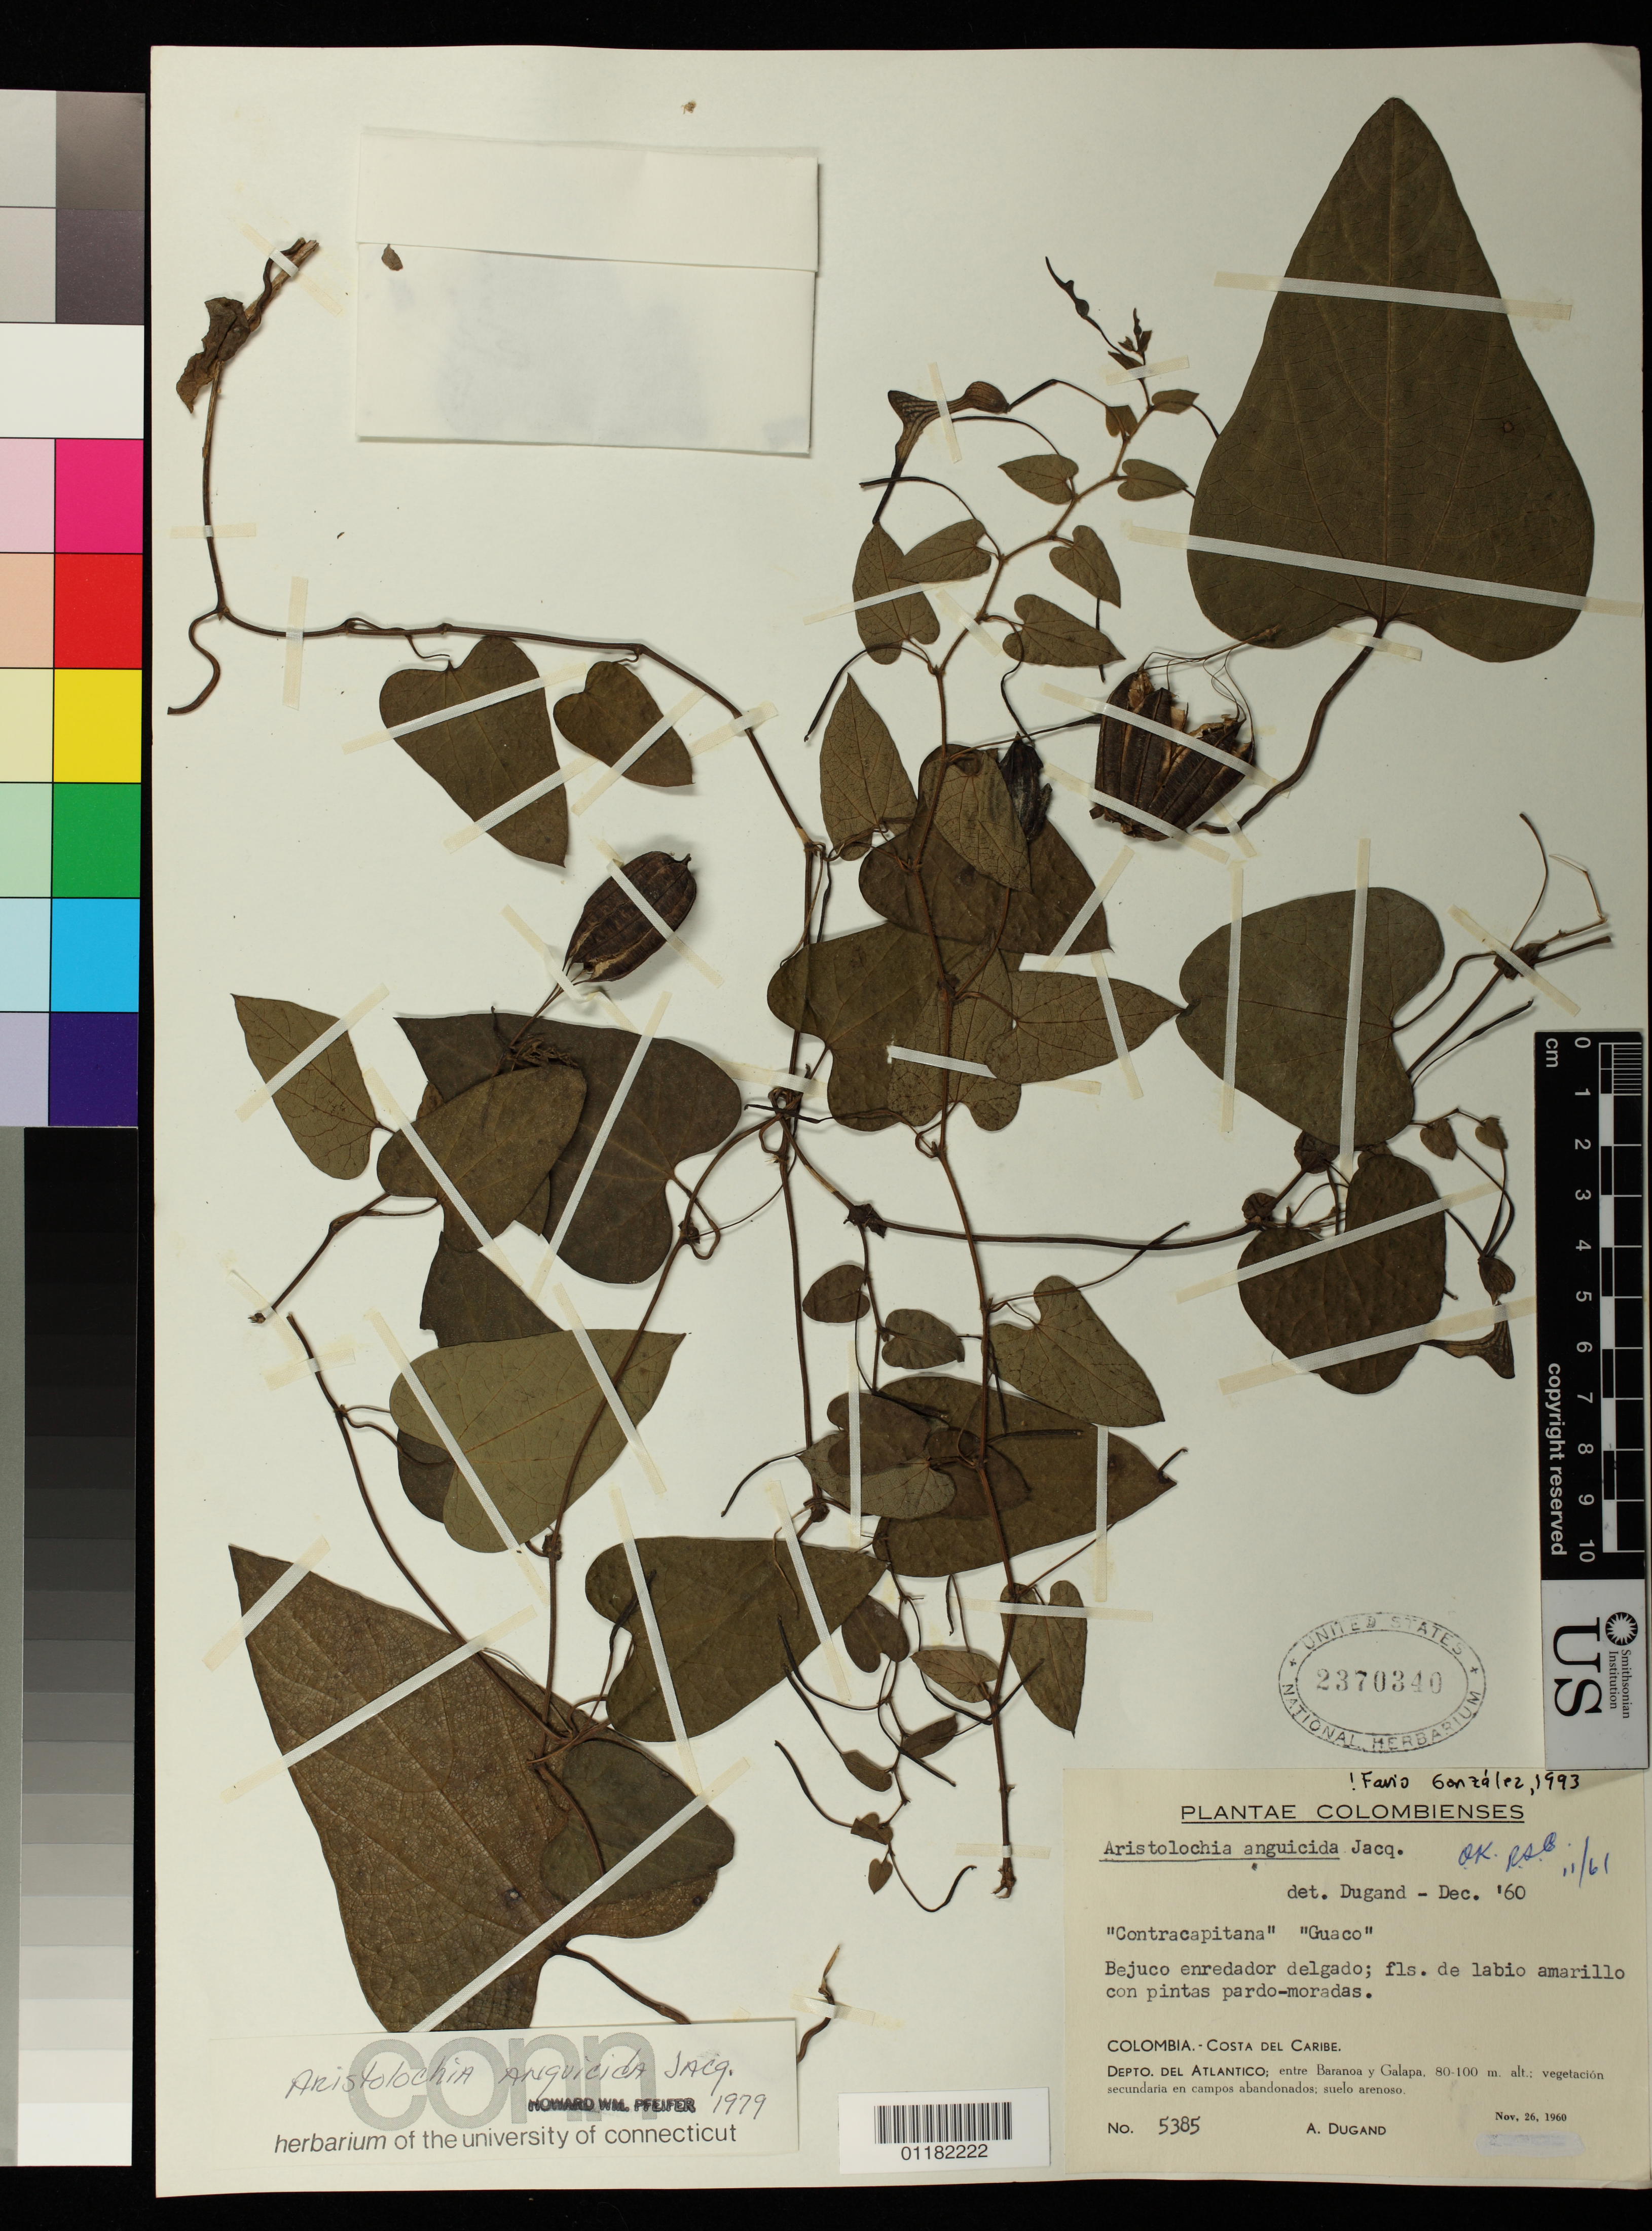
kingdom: Plantae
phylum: Tracheophyta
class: Magnoliopsida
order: Piperales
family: Aristolochiaceae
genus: Aristolochia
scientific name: Aristolochia anguicida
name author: Jacq.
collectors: A. Dugand G.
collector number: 5385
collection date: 1960-11-26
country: Colombia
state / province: Atlántico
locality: Costa del Caribe Entre Baranoa y Galapa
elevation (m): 80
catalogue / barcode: US 2370340